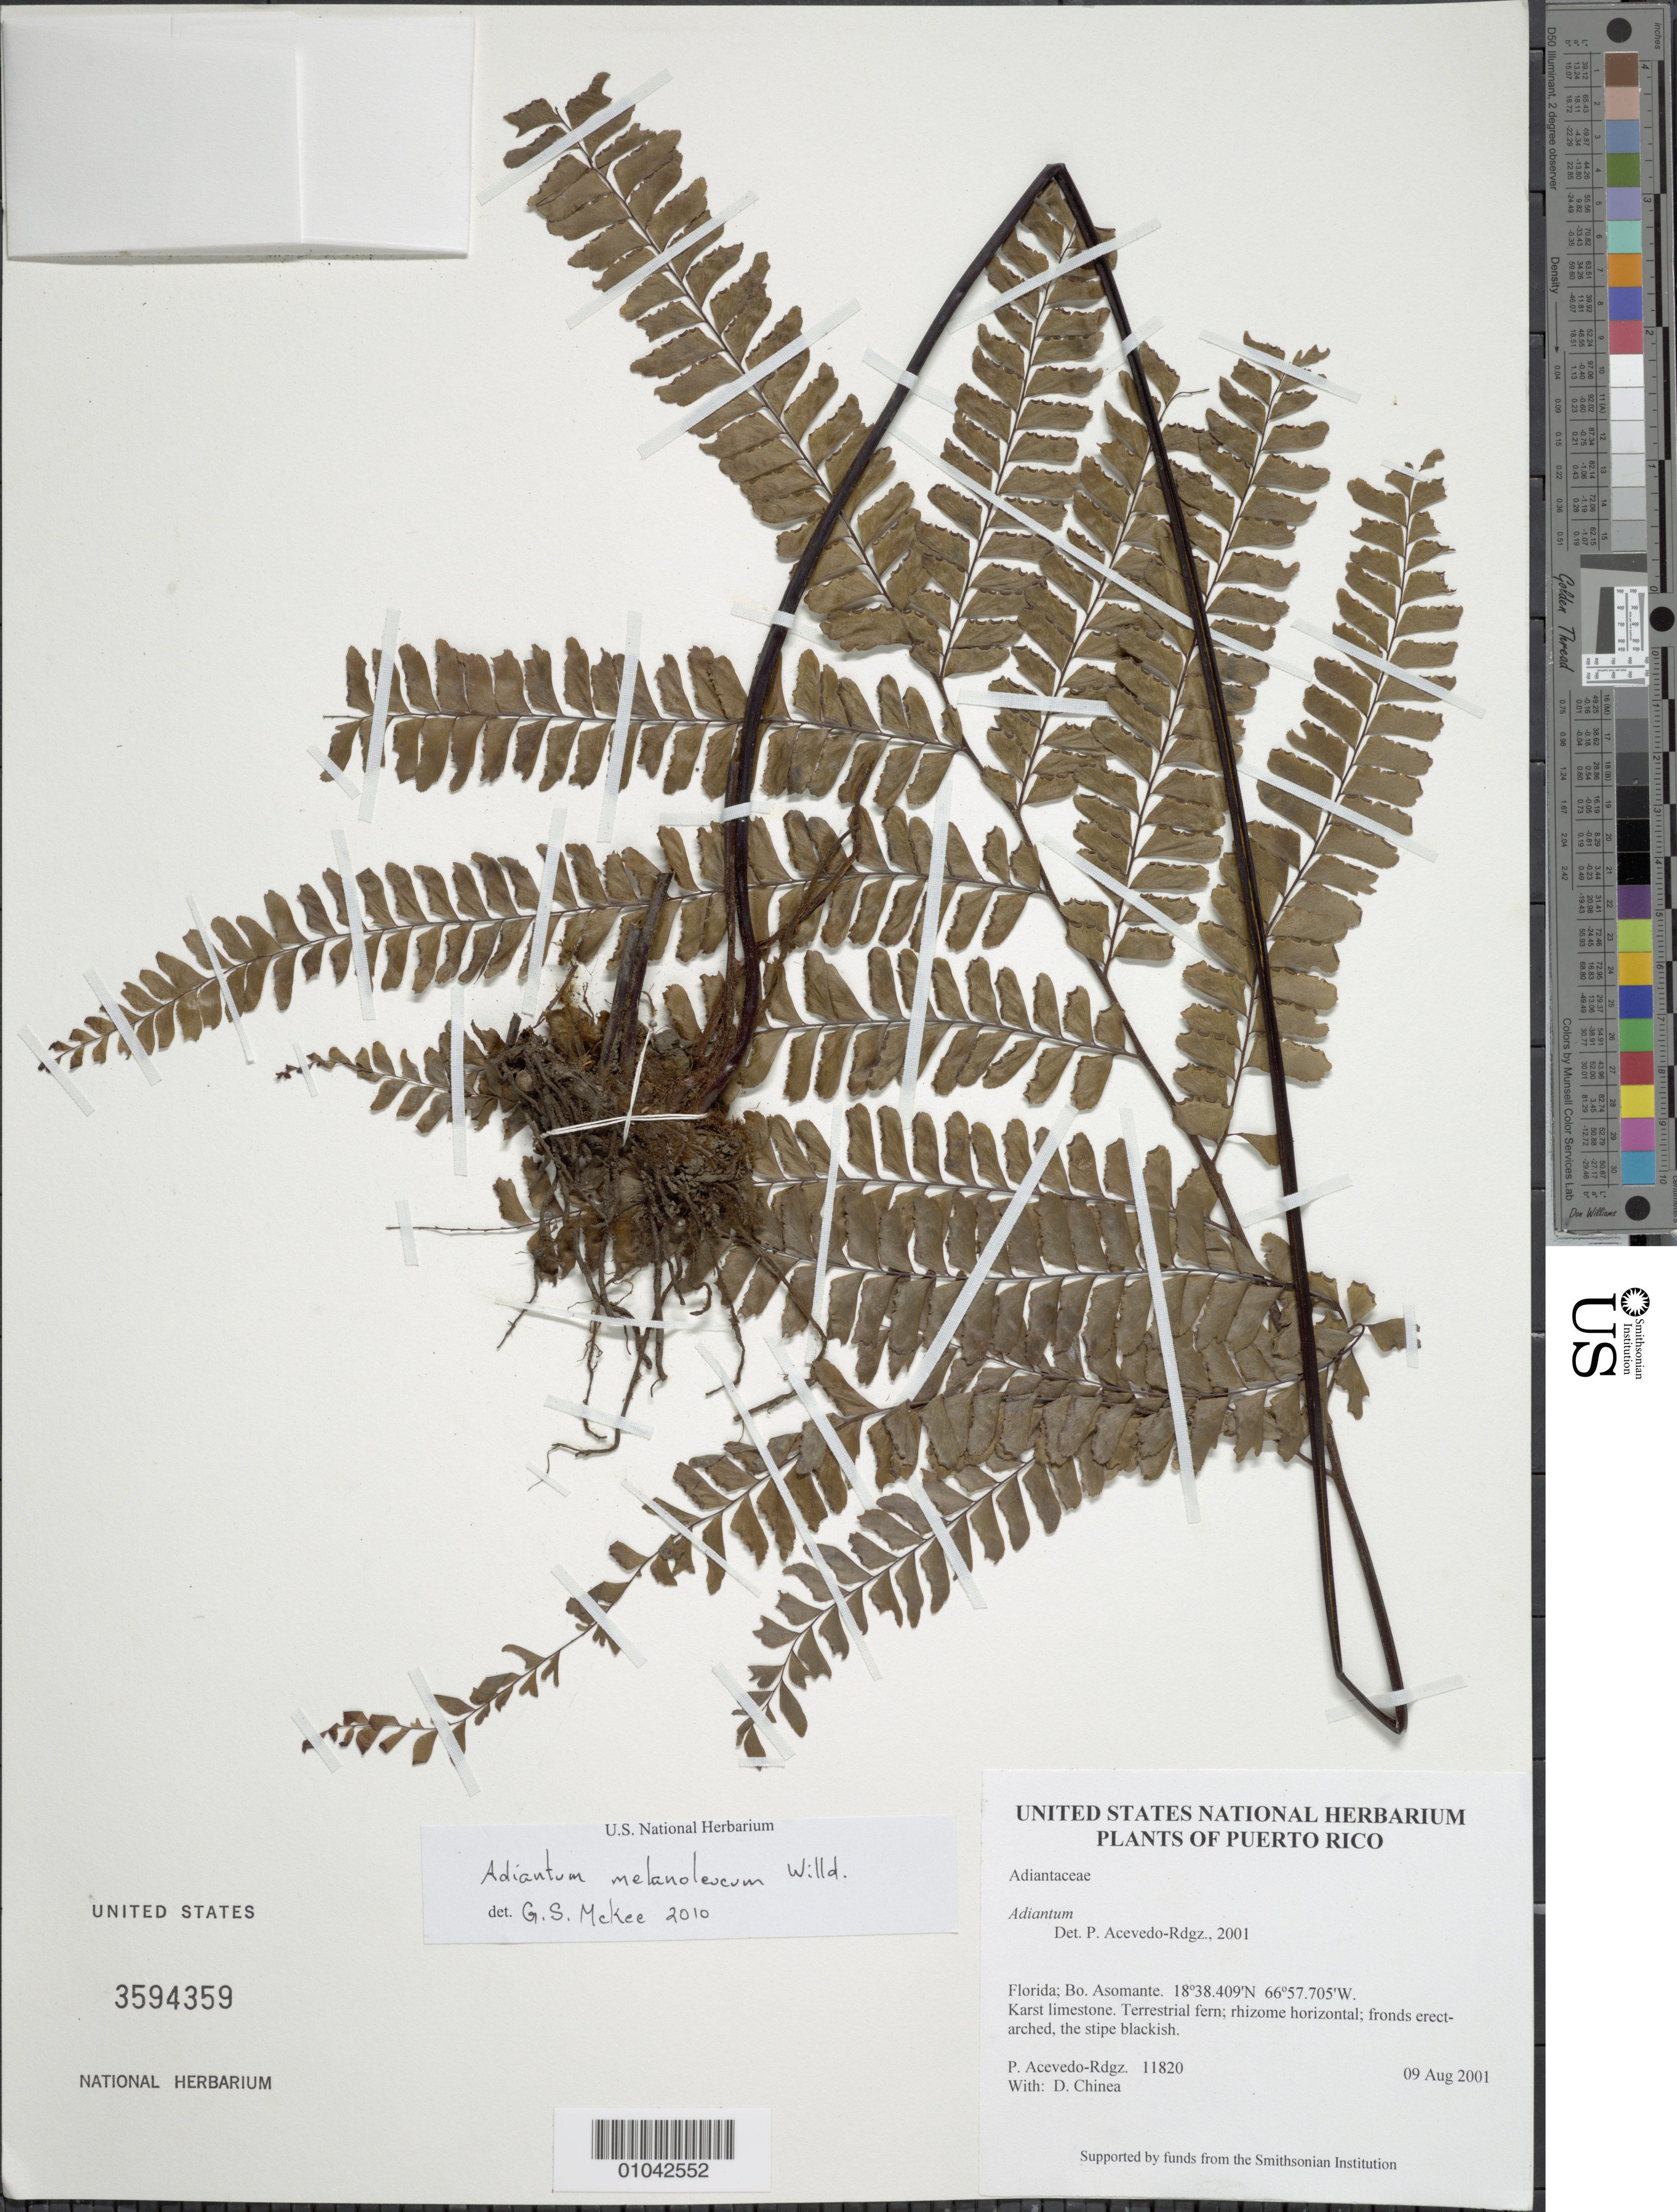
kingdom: Plantae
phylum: Tracheophyta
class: Polypodiopsida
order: Polypodiales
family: Pteridaceae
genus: Adiantum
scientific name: Adiantum melanoleucum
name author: Willd.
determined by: McKee, G. S., (US), NMNH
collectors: P. Acevedo-Rodr.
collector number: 11820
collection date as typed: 09 Aug 2001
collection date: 2001-08-09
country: Puerto Rico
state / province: Florida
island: Puerto Rico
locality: Bo. Asomante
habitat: Karst limestone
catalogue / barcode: US 3594359